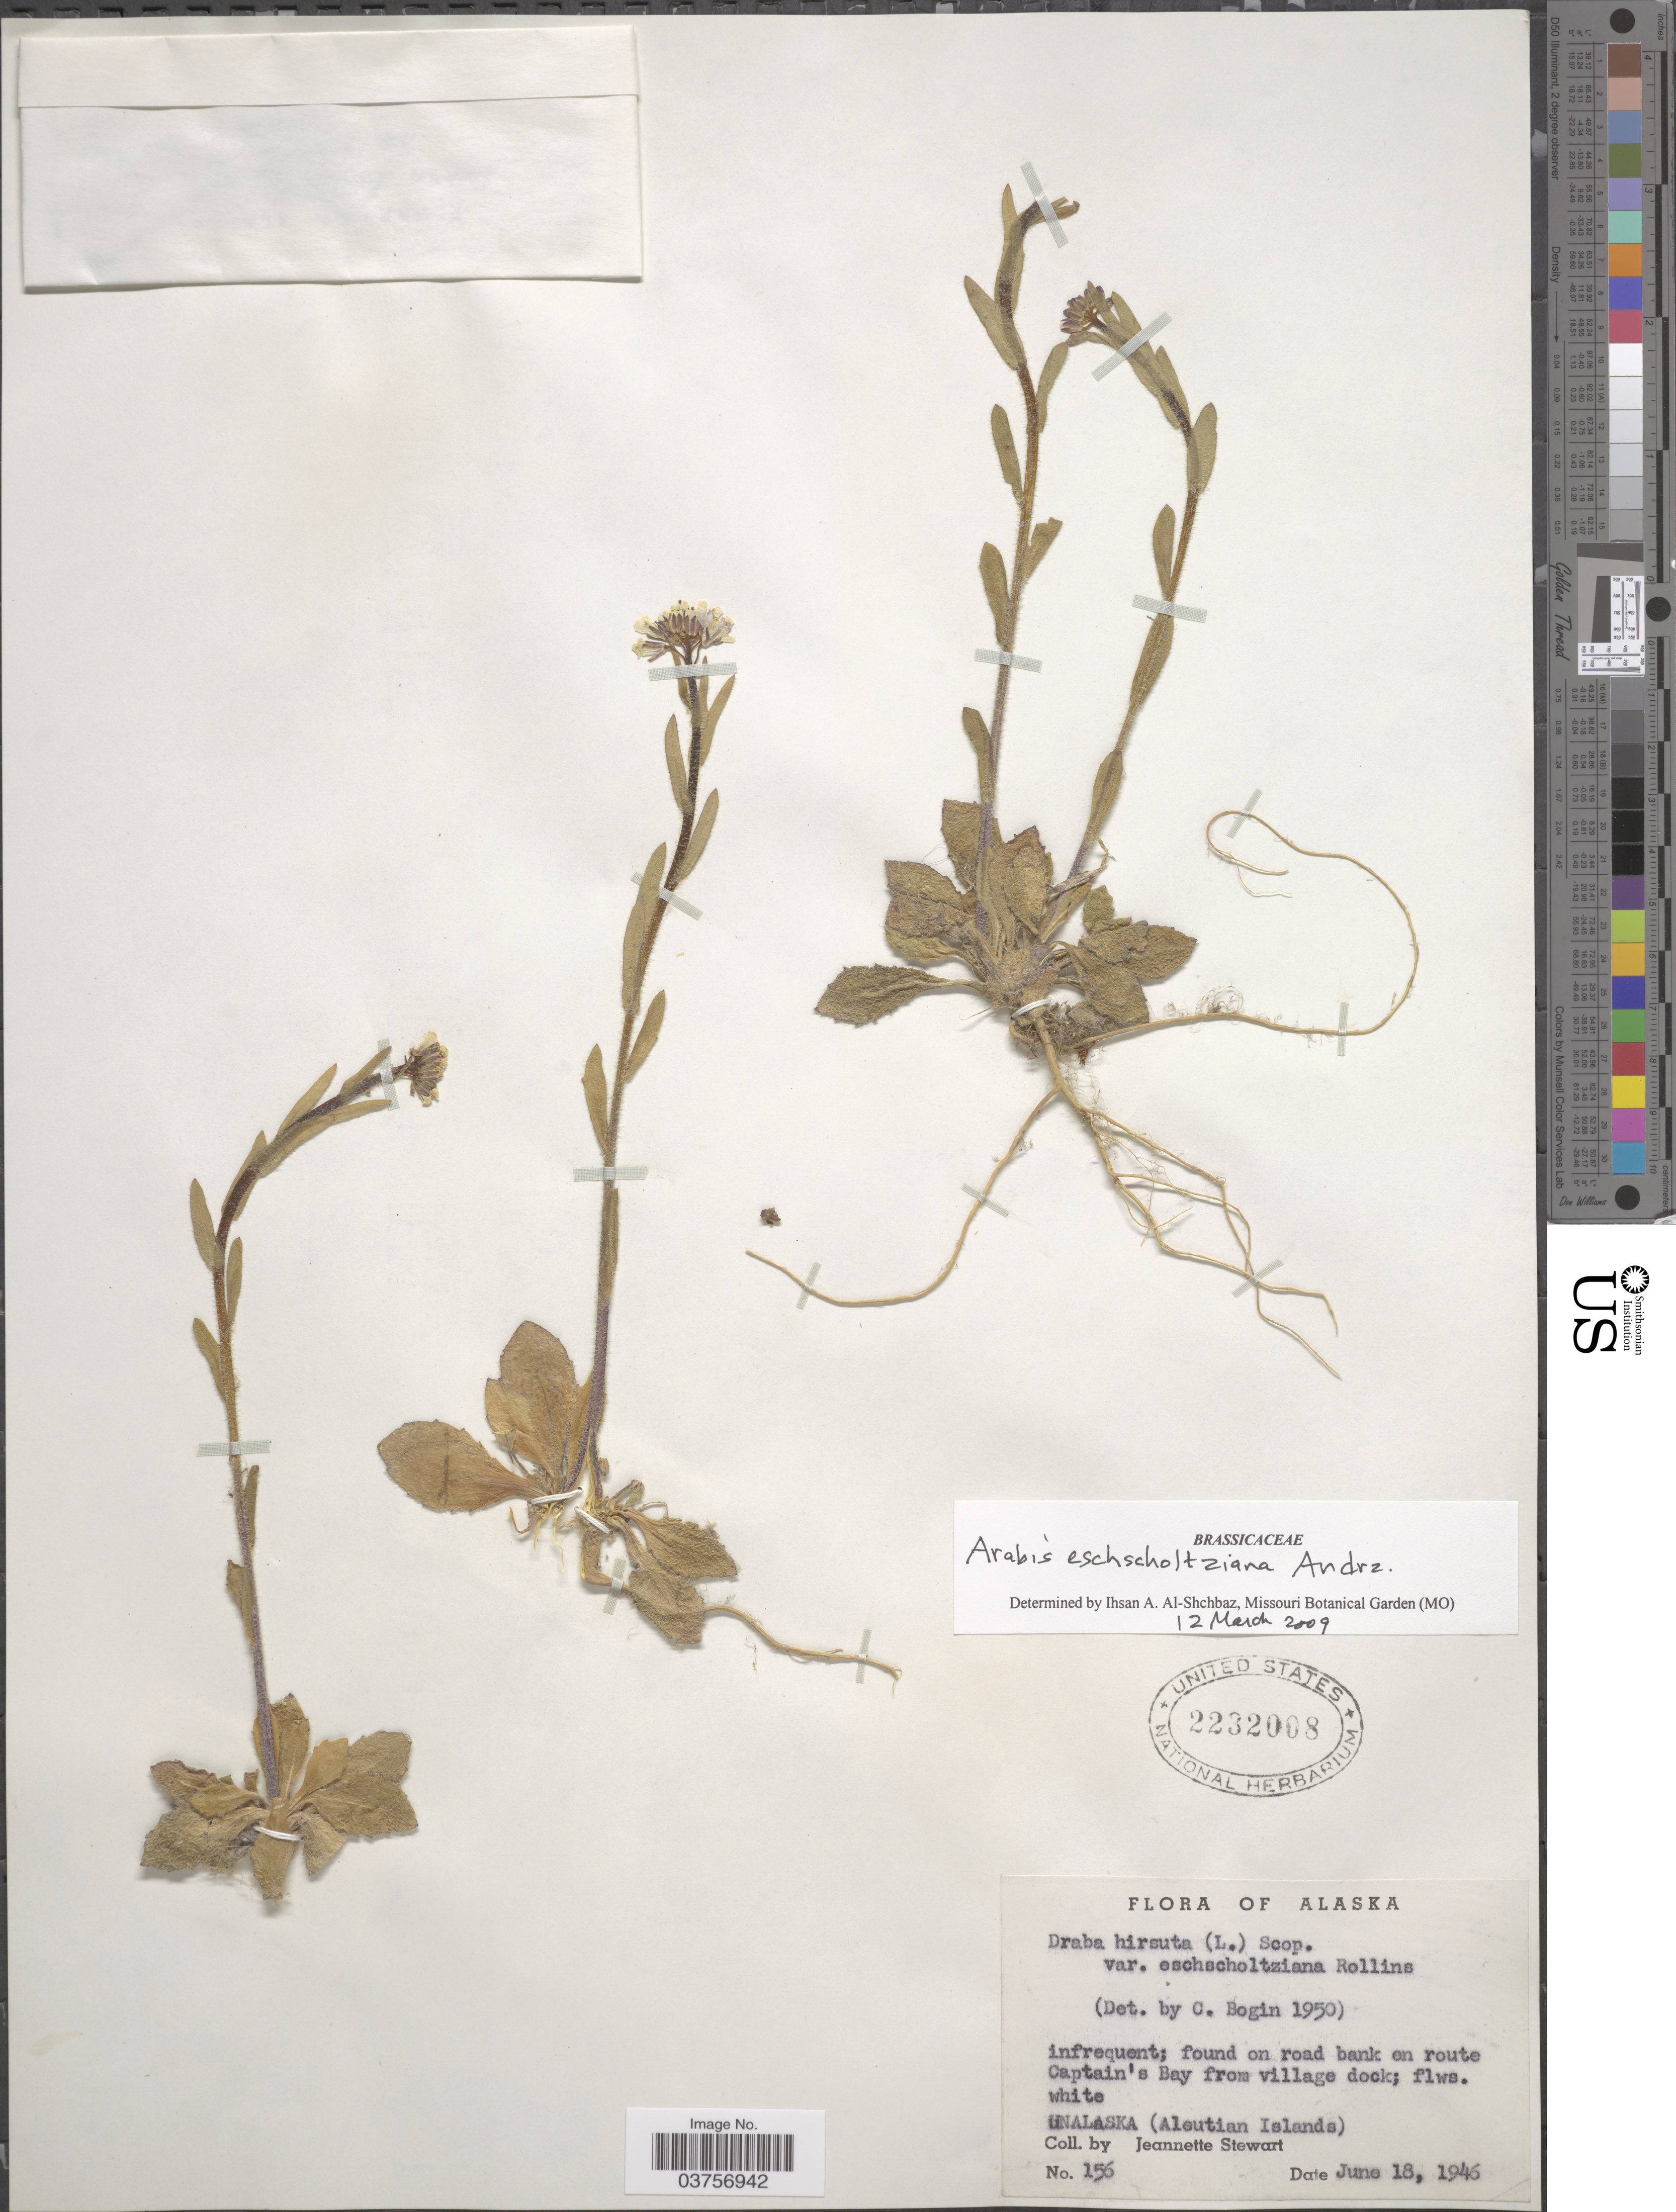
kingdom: Plantae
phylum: Tracheophyta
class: Magnoliopsida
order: Brassicales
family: Brassicaceae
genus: Arabis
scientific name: Arabis eschscholtziana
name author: Andrz.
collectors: J. Stewart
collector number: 156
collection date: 1946-06-18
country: United States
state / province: Alaska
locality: On road bank on route Captain's Bay from village dock. Unalaska (Aleutian Islands).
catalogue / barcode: US 2232008